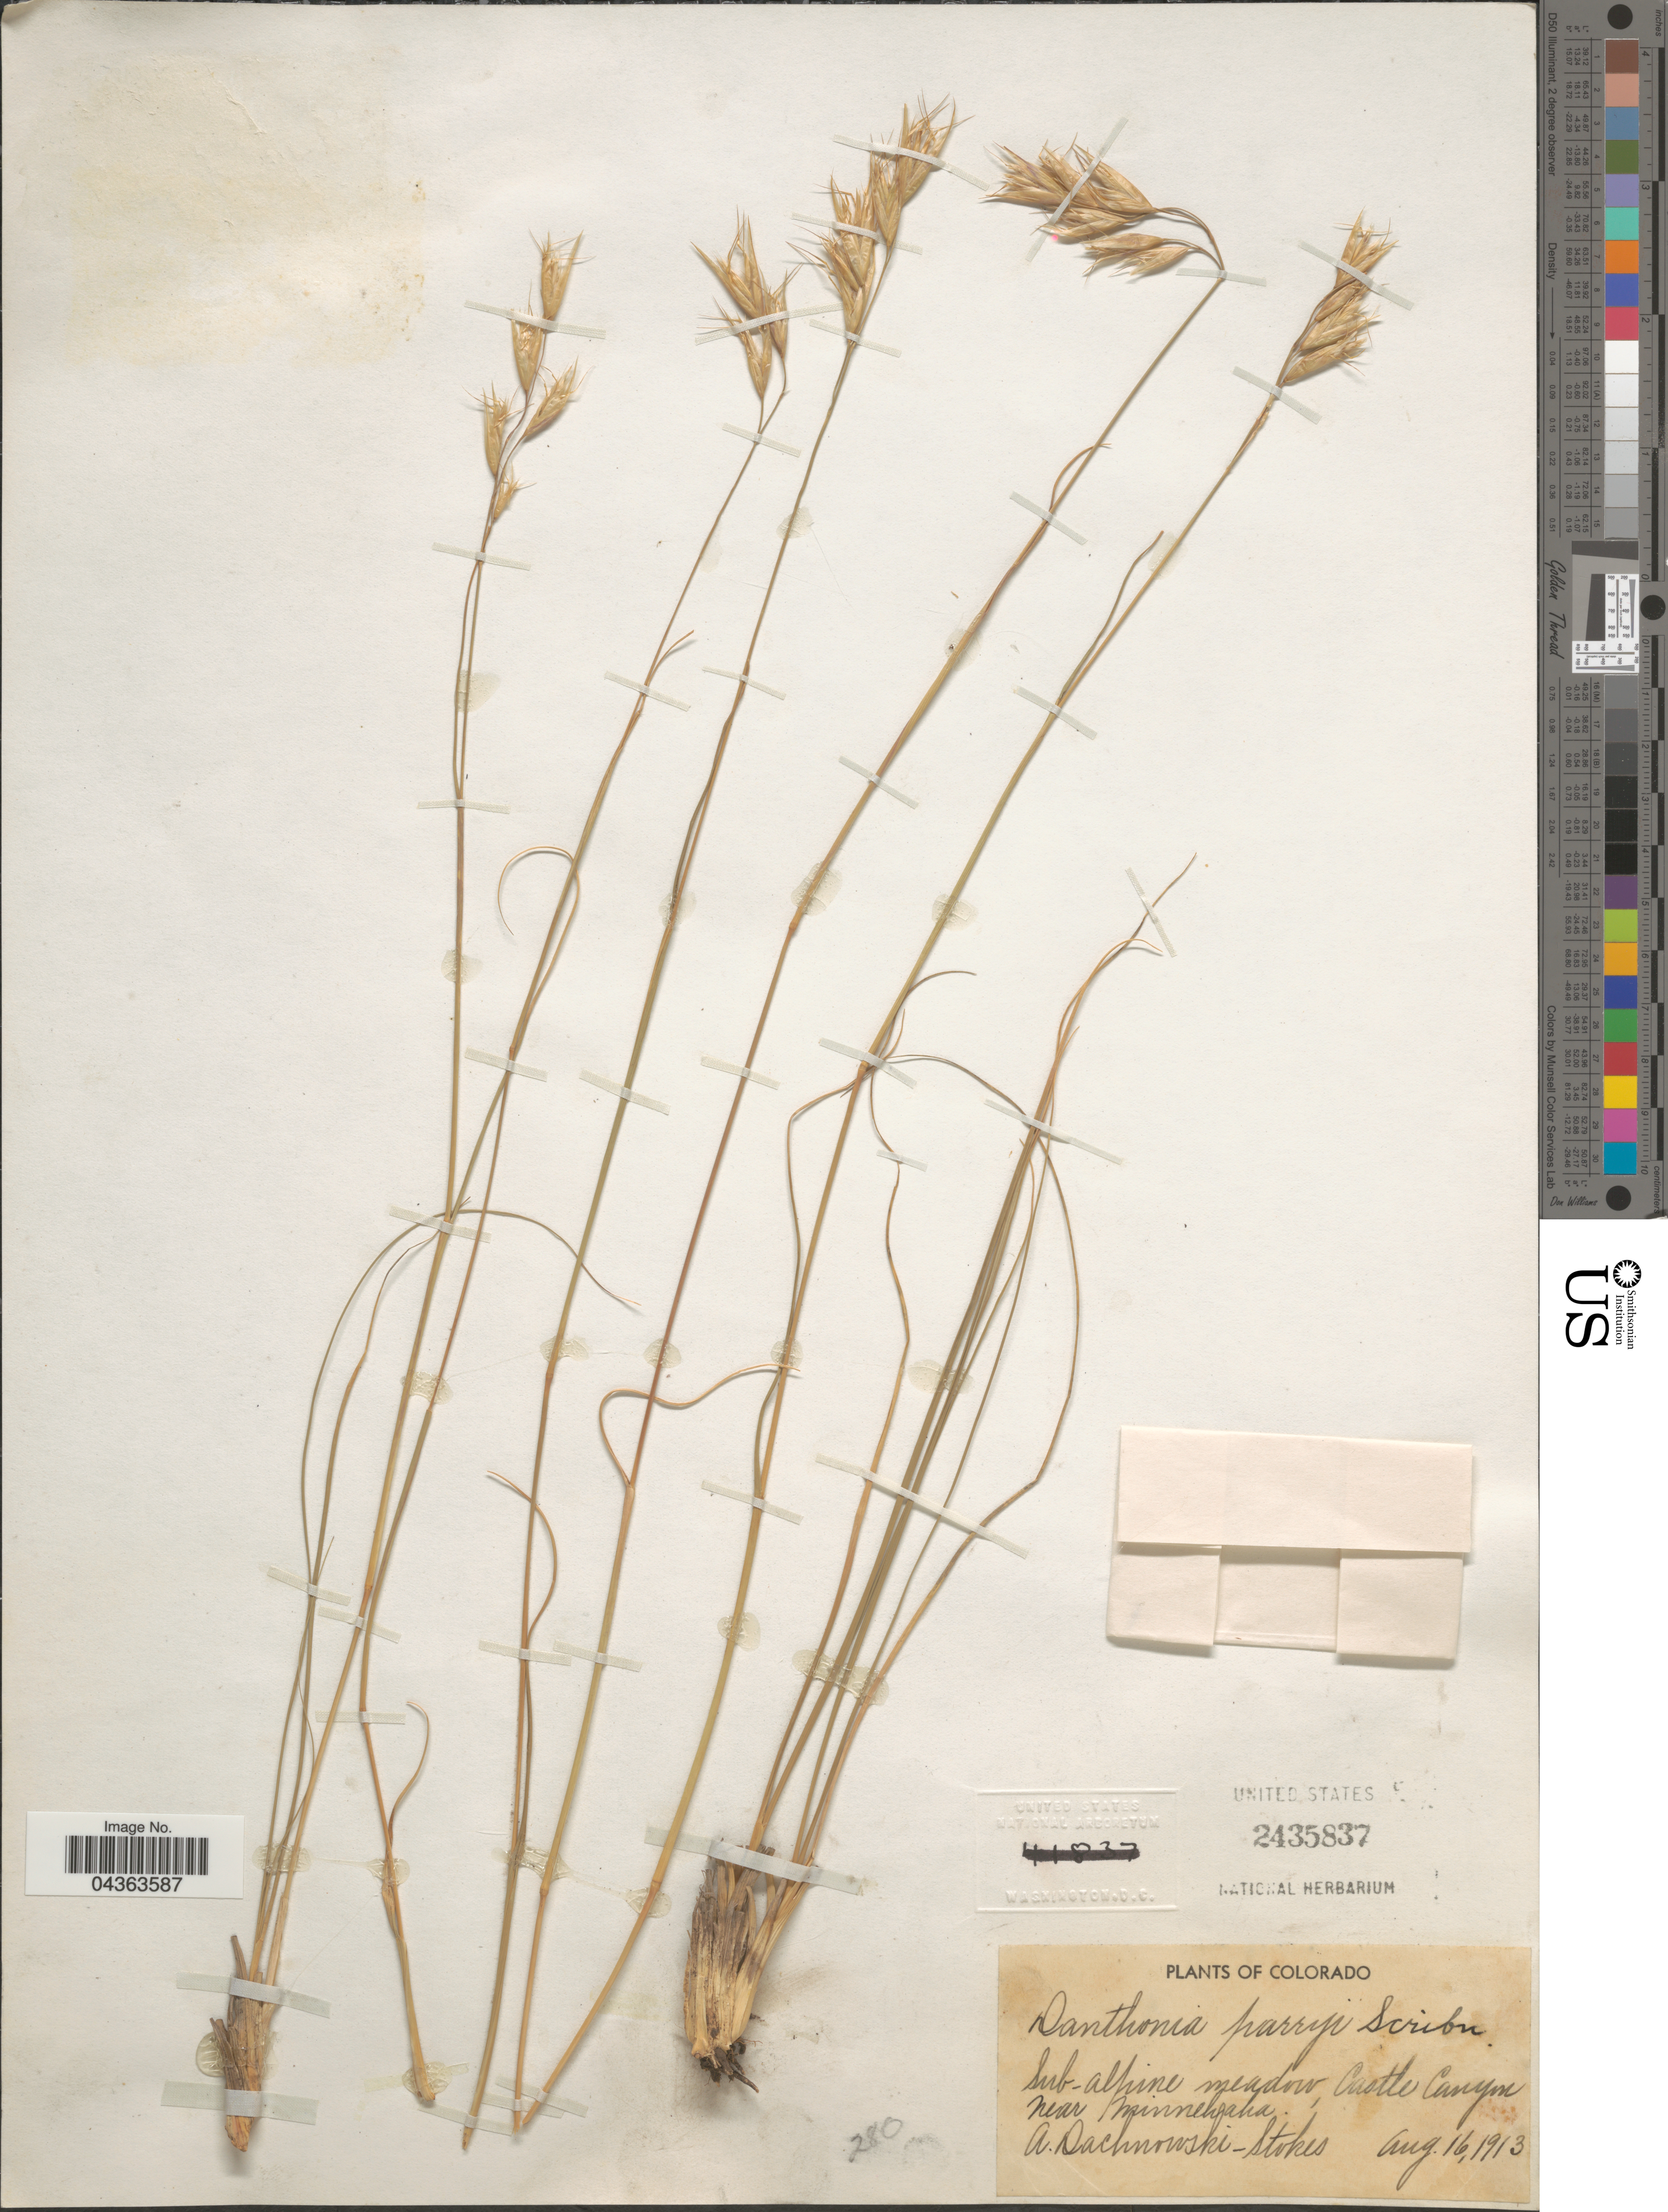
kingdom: Plantae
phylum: Tracheophyta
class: Liliopsida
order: Poales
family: Poaceae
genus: Danthonia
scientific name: Danthonia parryi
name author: Scribn.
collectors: A. P. Dachnowski-Stokes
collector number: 280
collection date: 1913-08-16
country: United States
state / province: Colorado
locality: Sub-alpine meadow, Castle Canyon near Minnehaha.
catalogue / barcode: US 2435837